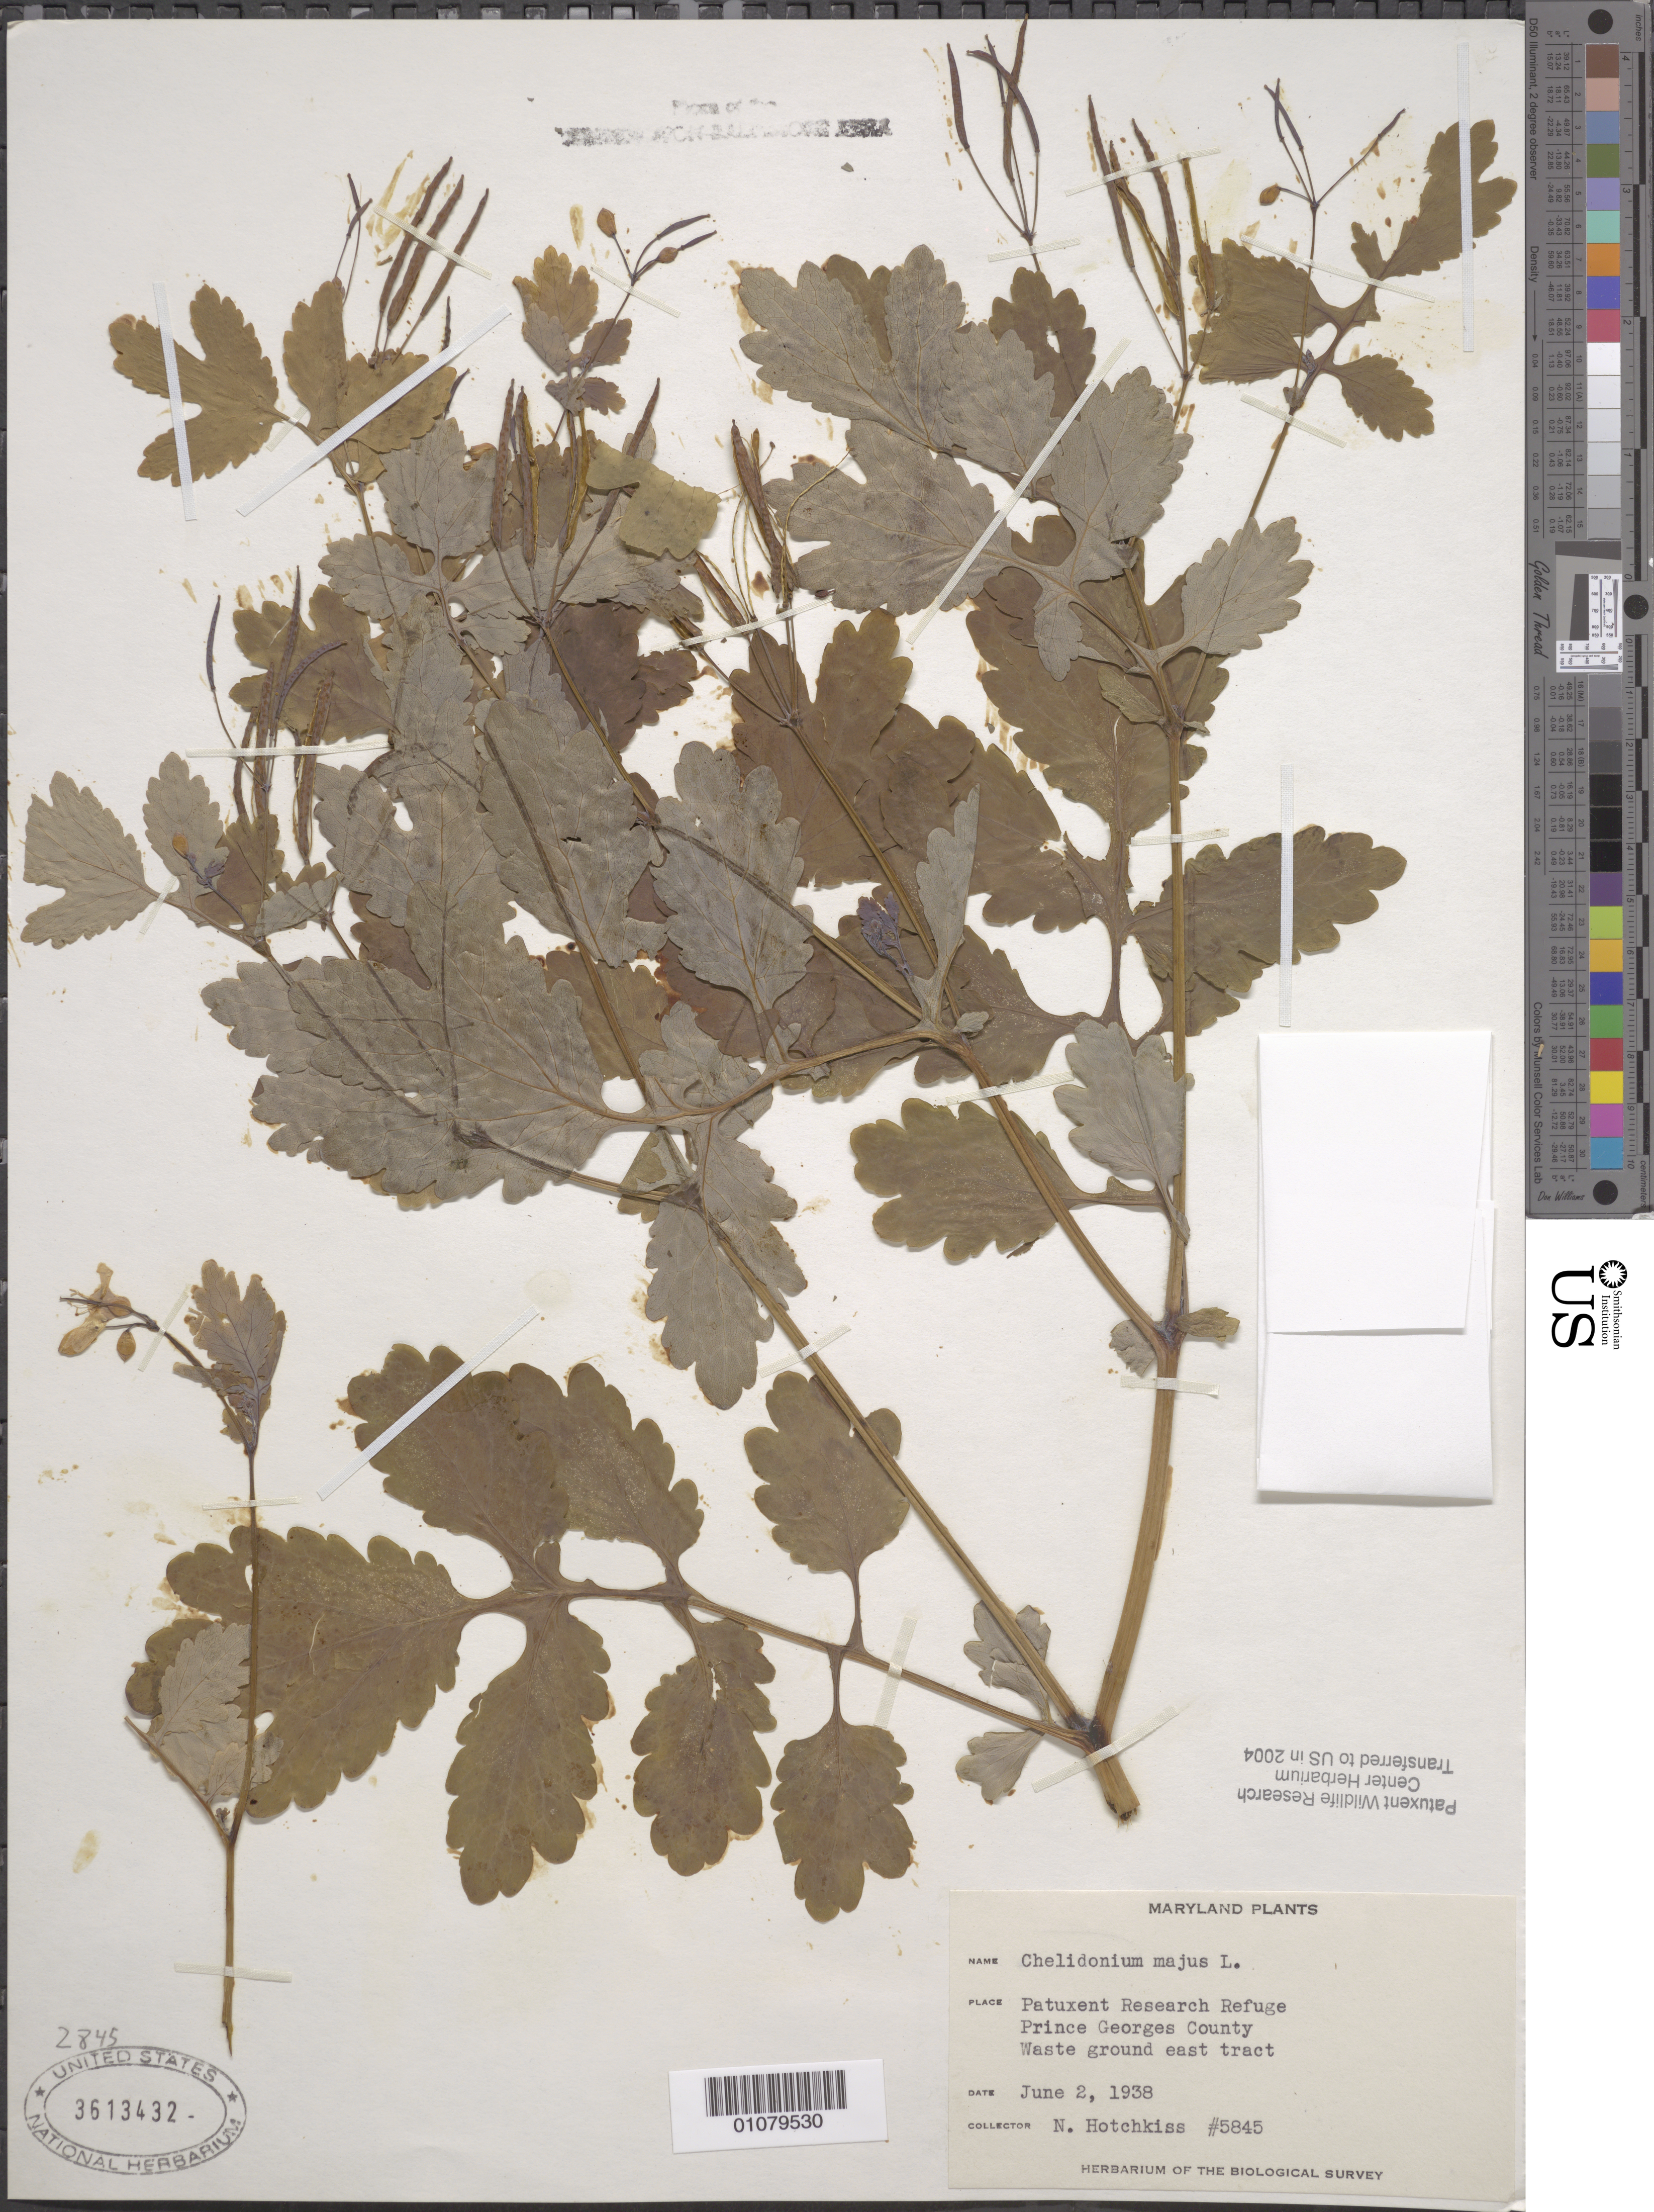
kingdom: Plantae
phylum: Tracheophyta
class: Magnoliopsida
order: Ranunculales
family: Papaveraceae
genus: Chelidonium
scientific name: Chelidonium majus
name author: L.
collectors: N. Hotchkiss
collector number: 5845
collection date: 1938-06-02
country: United States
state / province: Maryland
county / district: Prince George's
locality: Patuxent Wildlife Refuge, E. tract.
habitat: Waste ground.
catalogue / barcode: US 3613432